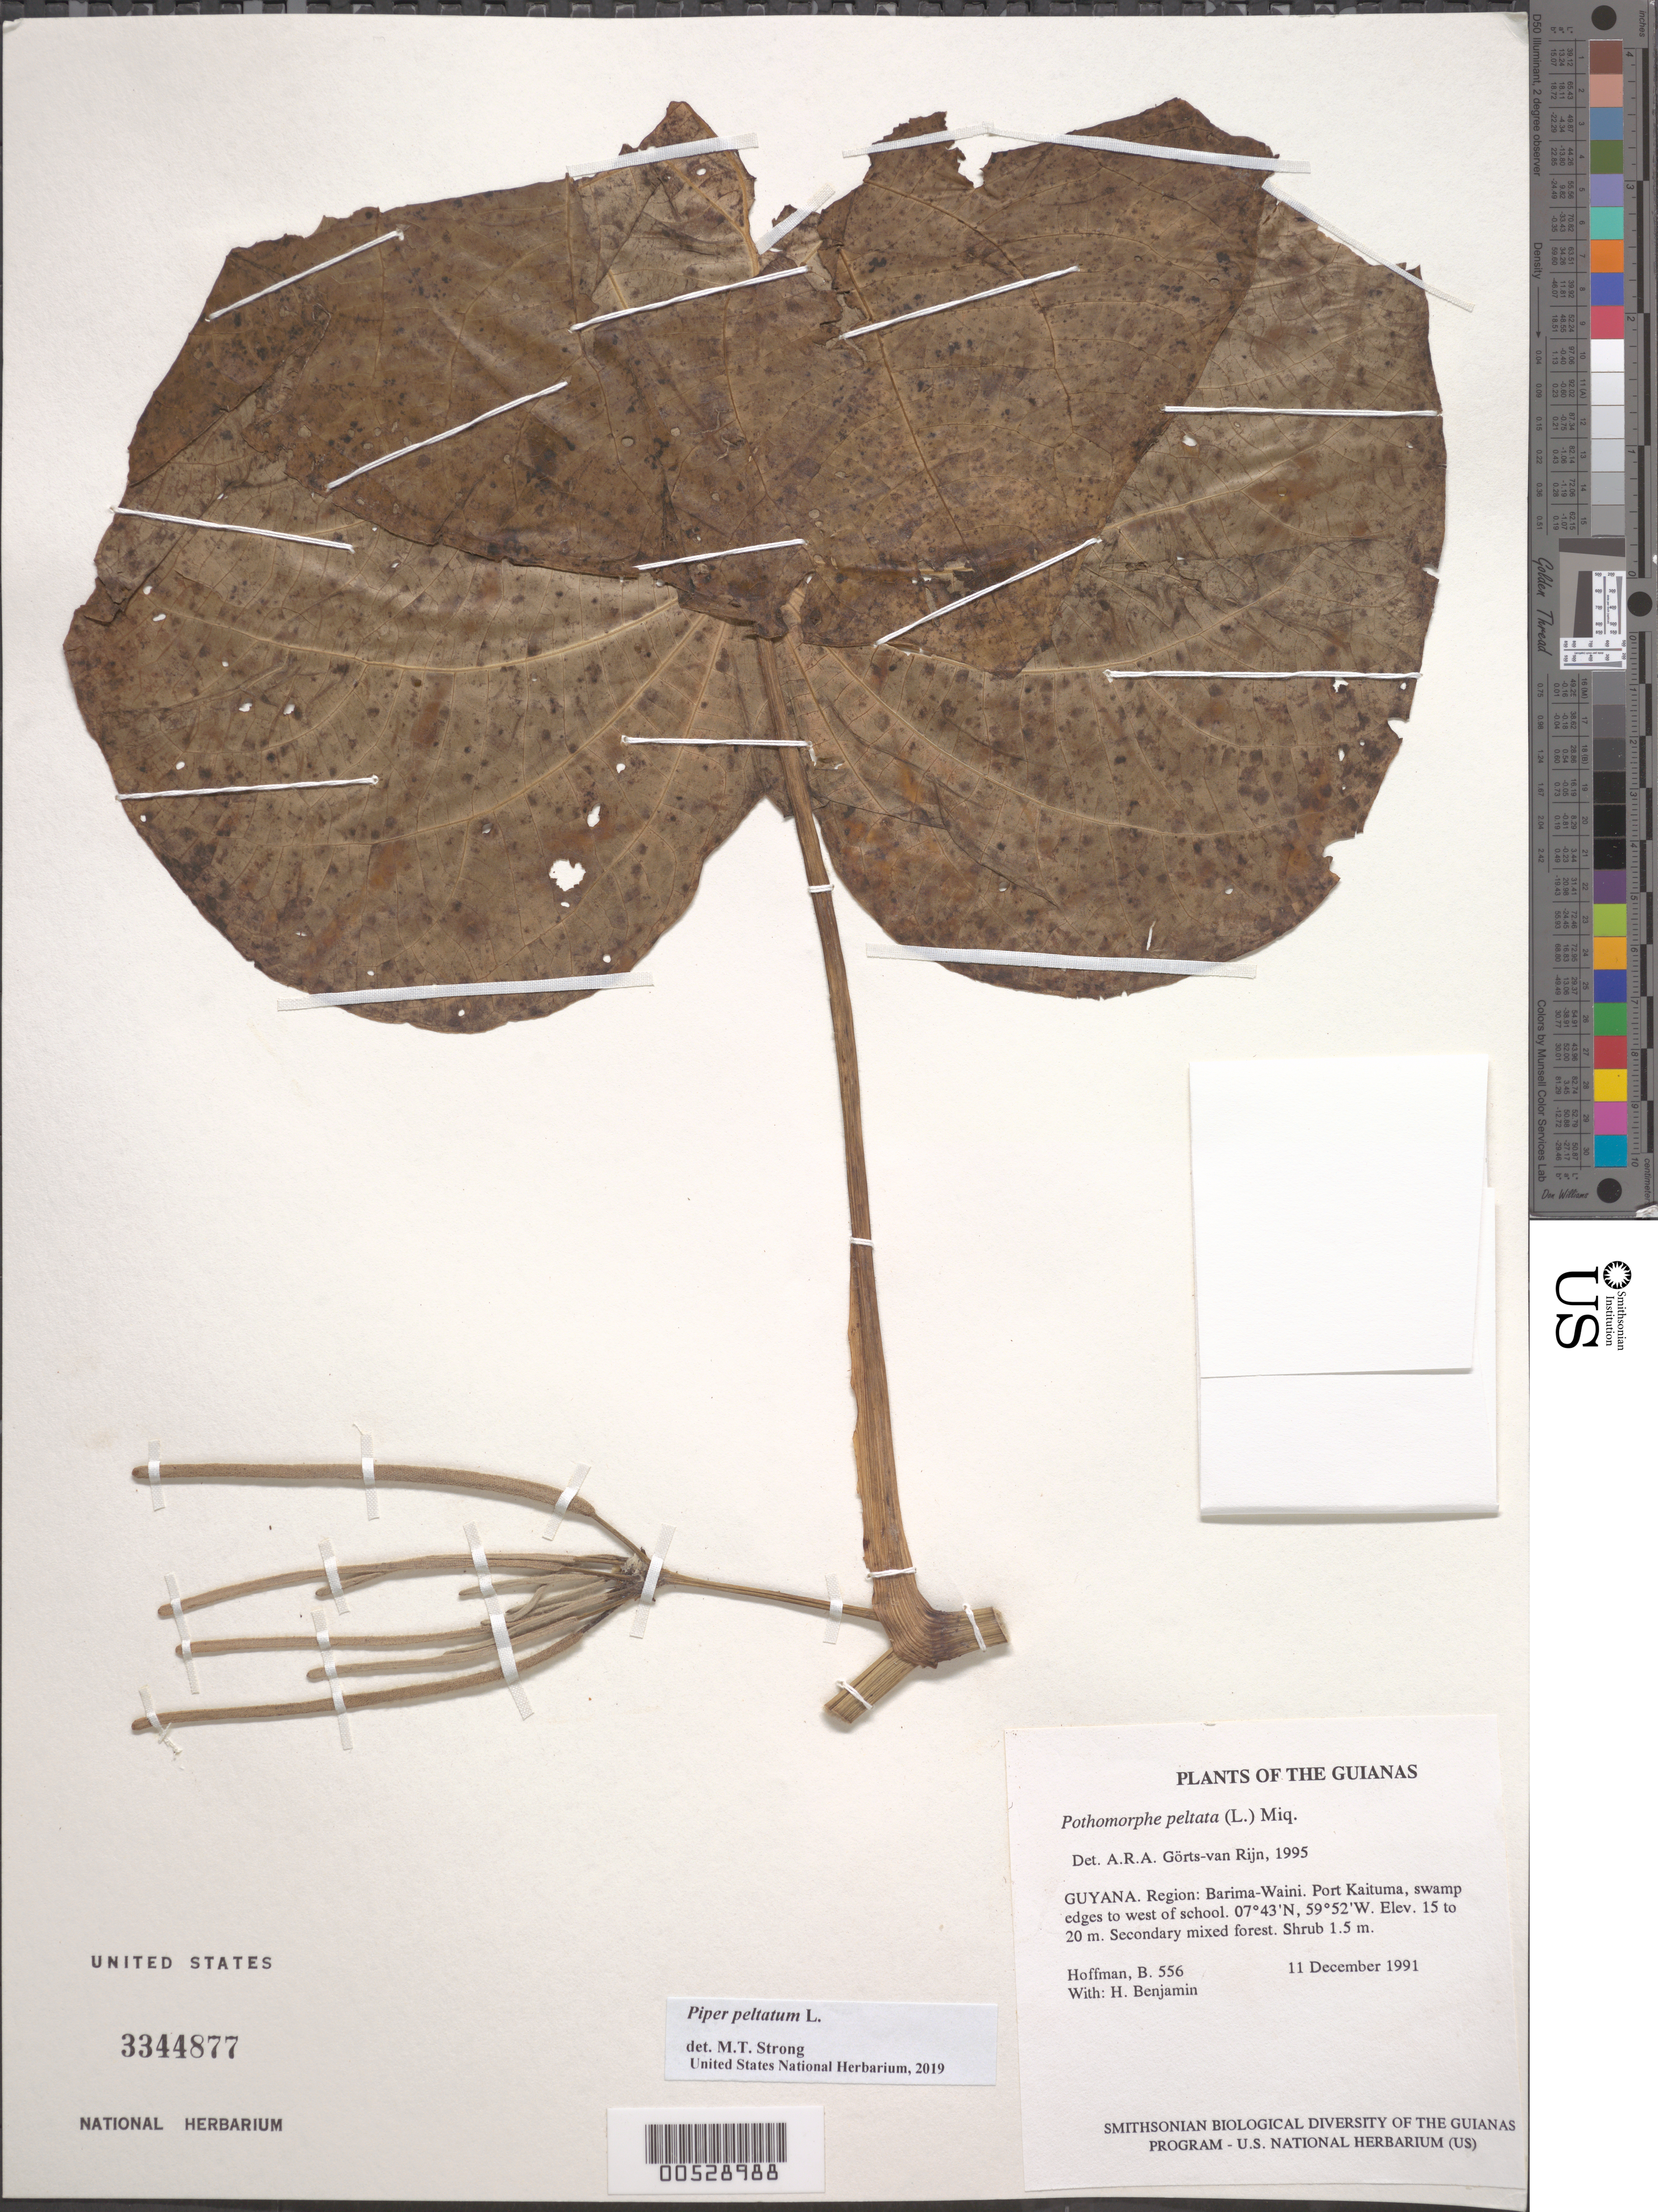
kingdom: Plantae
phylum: Tracheophyta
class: Magnoliopsida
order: Piperales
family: Piperaceae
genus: Piper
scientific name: Piper peltatum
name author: L.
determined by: Strong, M. T., (US), Smithsonian Institution - National Museum of Natural History (UNITED STATES)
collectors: B. Hoffman & H. Benjamin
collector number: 556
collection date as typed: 11 December 1991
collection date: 1991-12-11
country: Guyana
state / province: Barima-Waini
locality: Port Kaituma, swamp edges to west of school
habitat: Secondary mixed forest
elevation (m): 15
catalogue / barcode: US 3344877